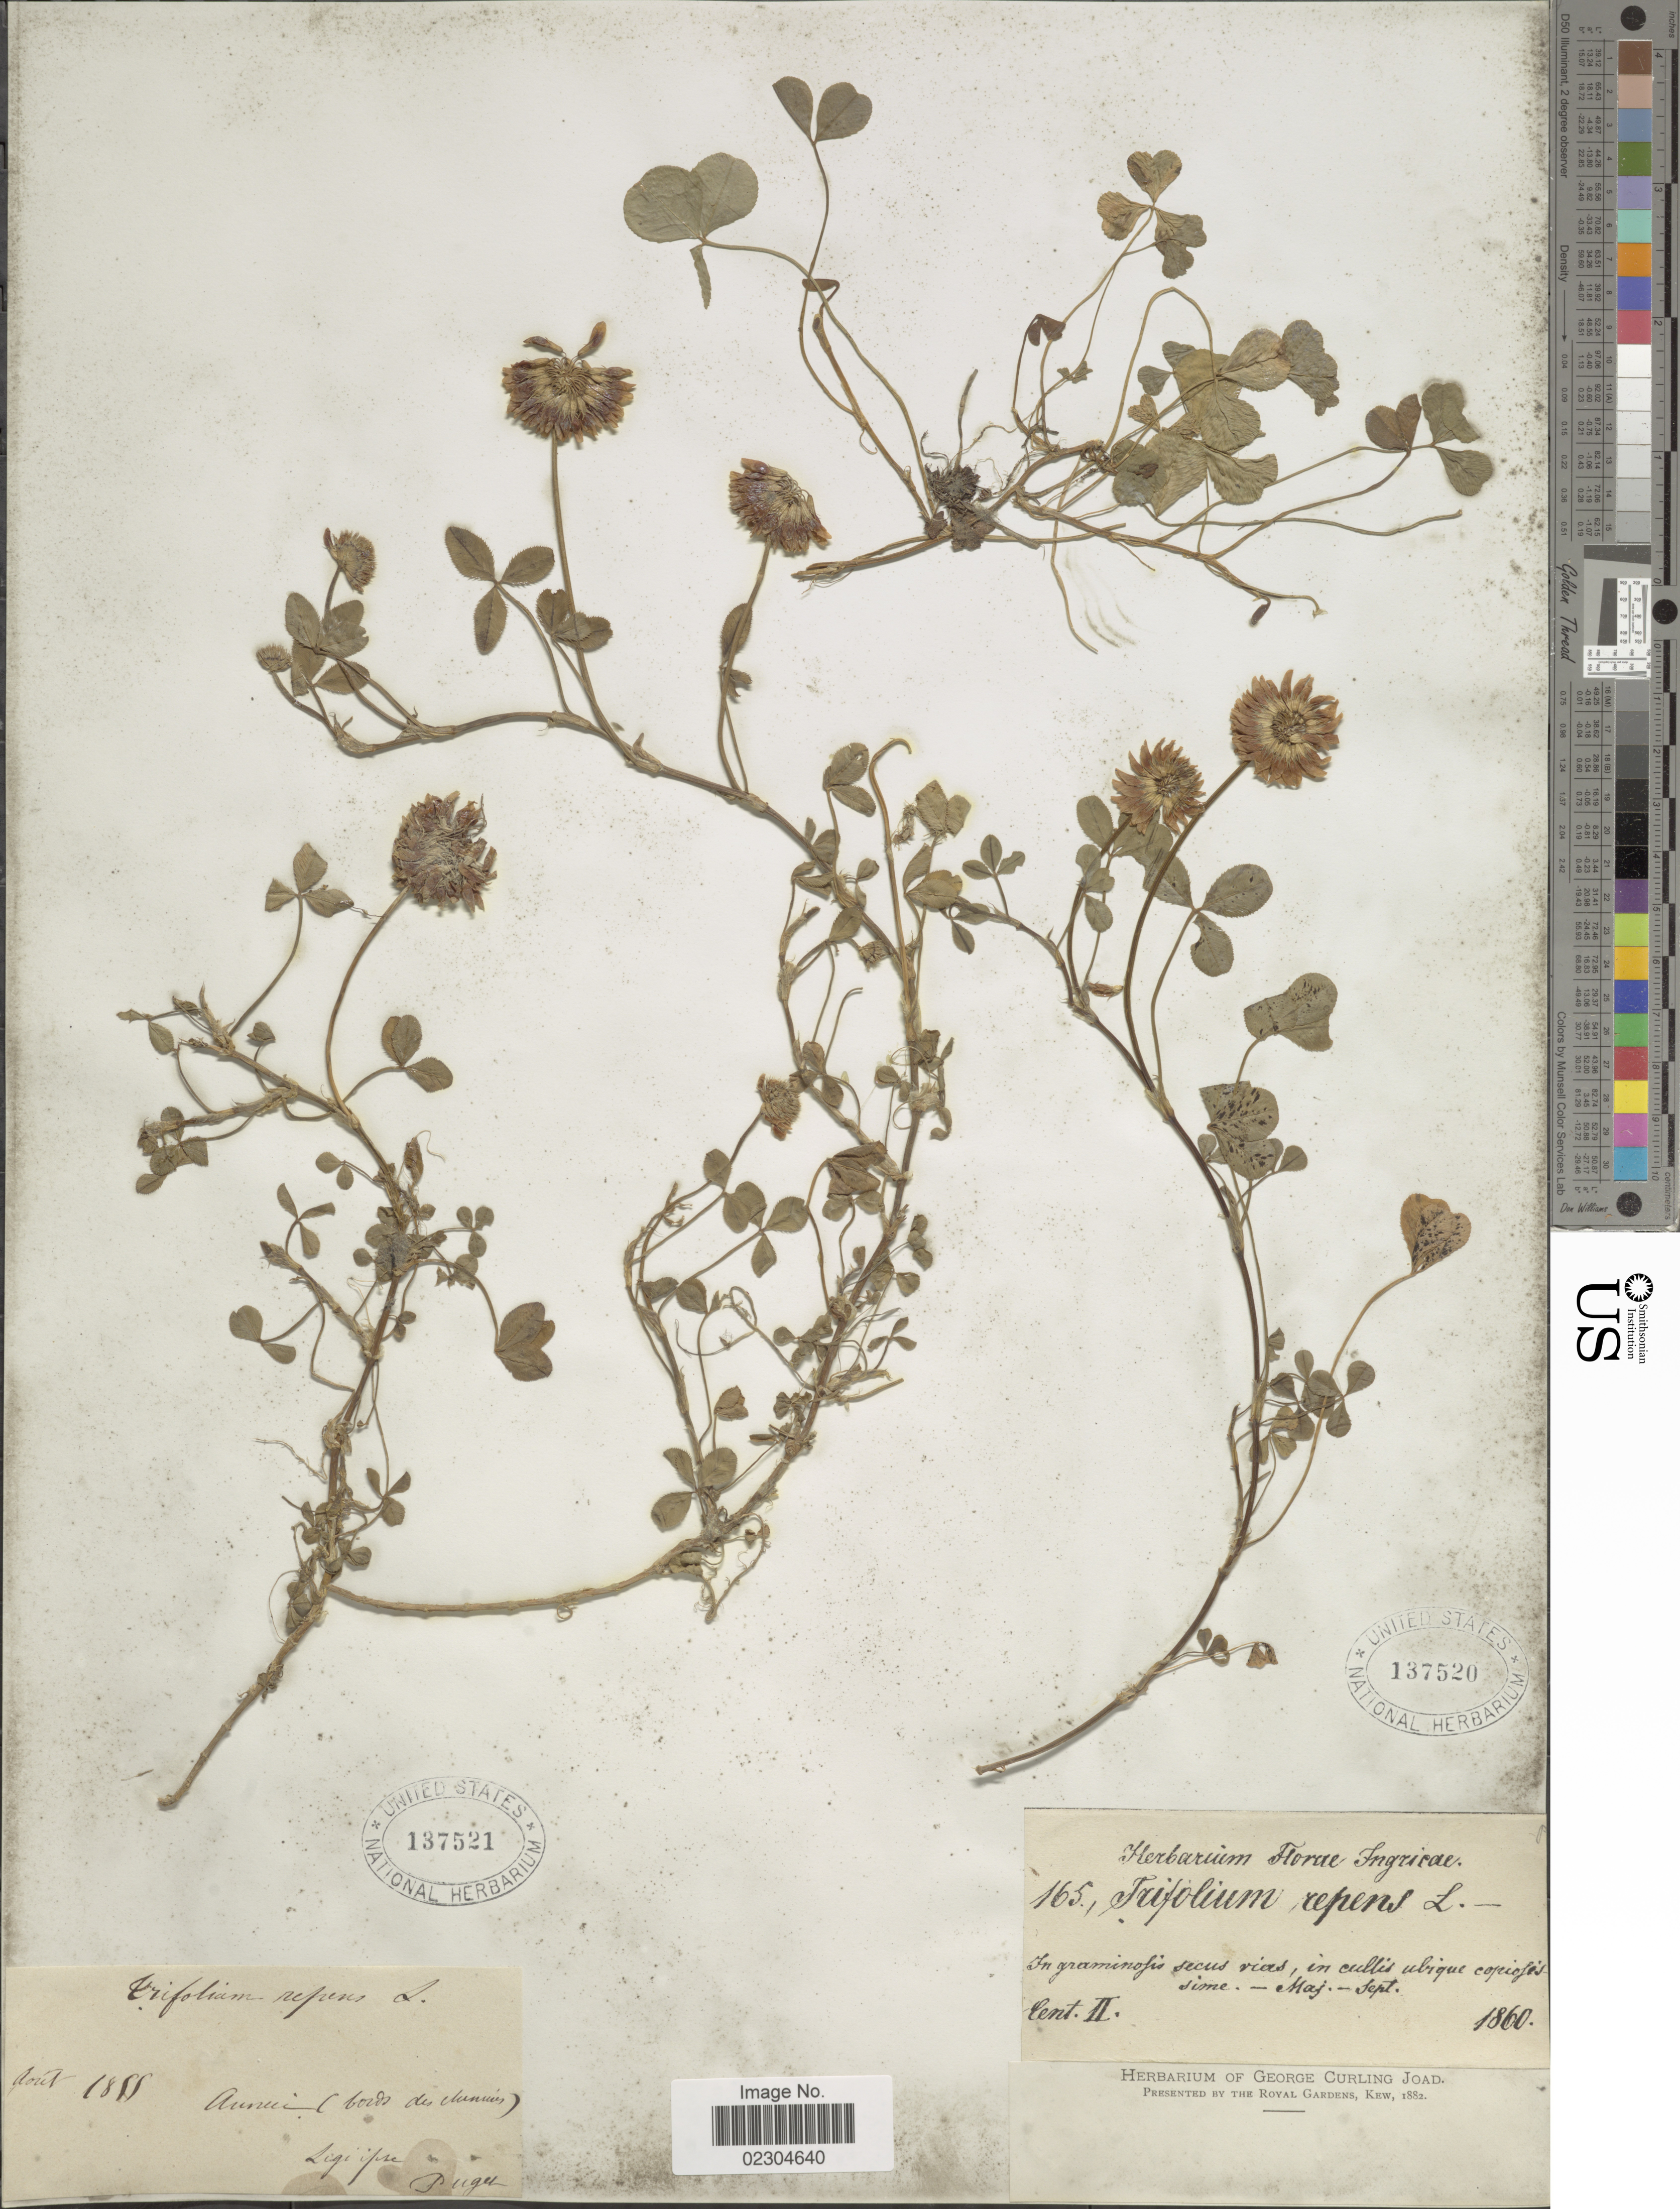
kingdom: Plantae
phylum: Tracheophyta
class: Magnoliopsida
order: Fabales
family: Fabaceae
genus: Trifolium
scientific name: Trifolium repens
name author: L.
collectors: Puga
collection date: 1899-08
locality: Aunie (bords de clumnios) Ligipre [interpreted]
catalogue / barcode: US 137521